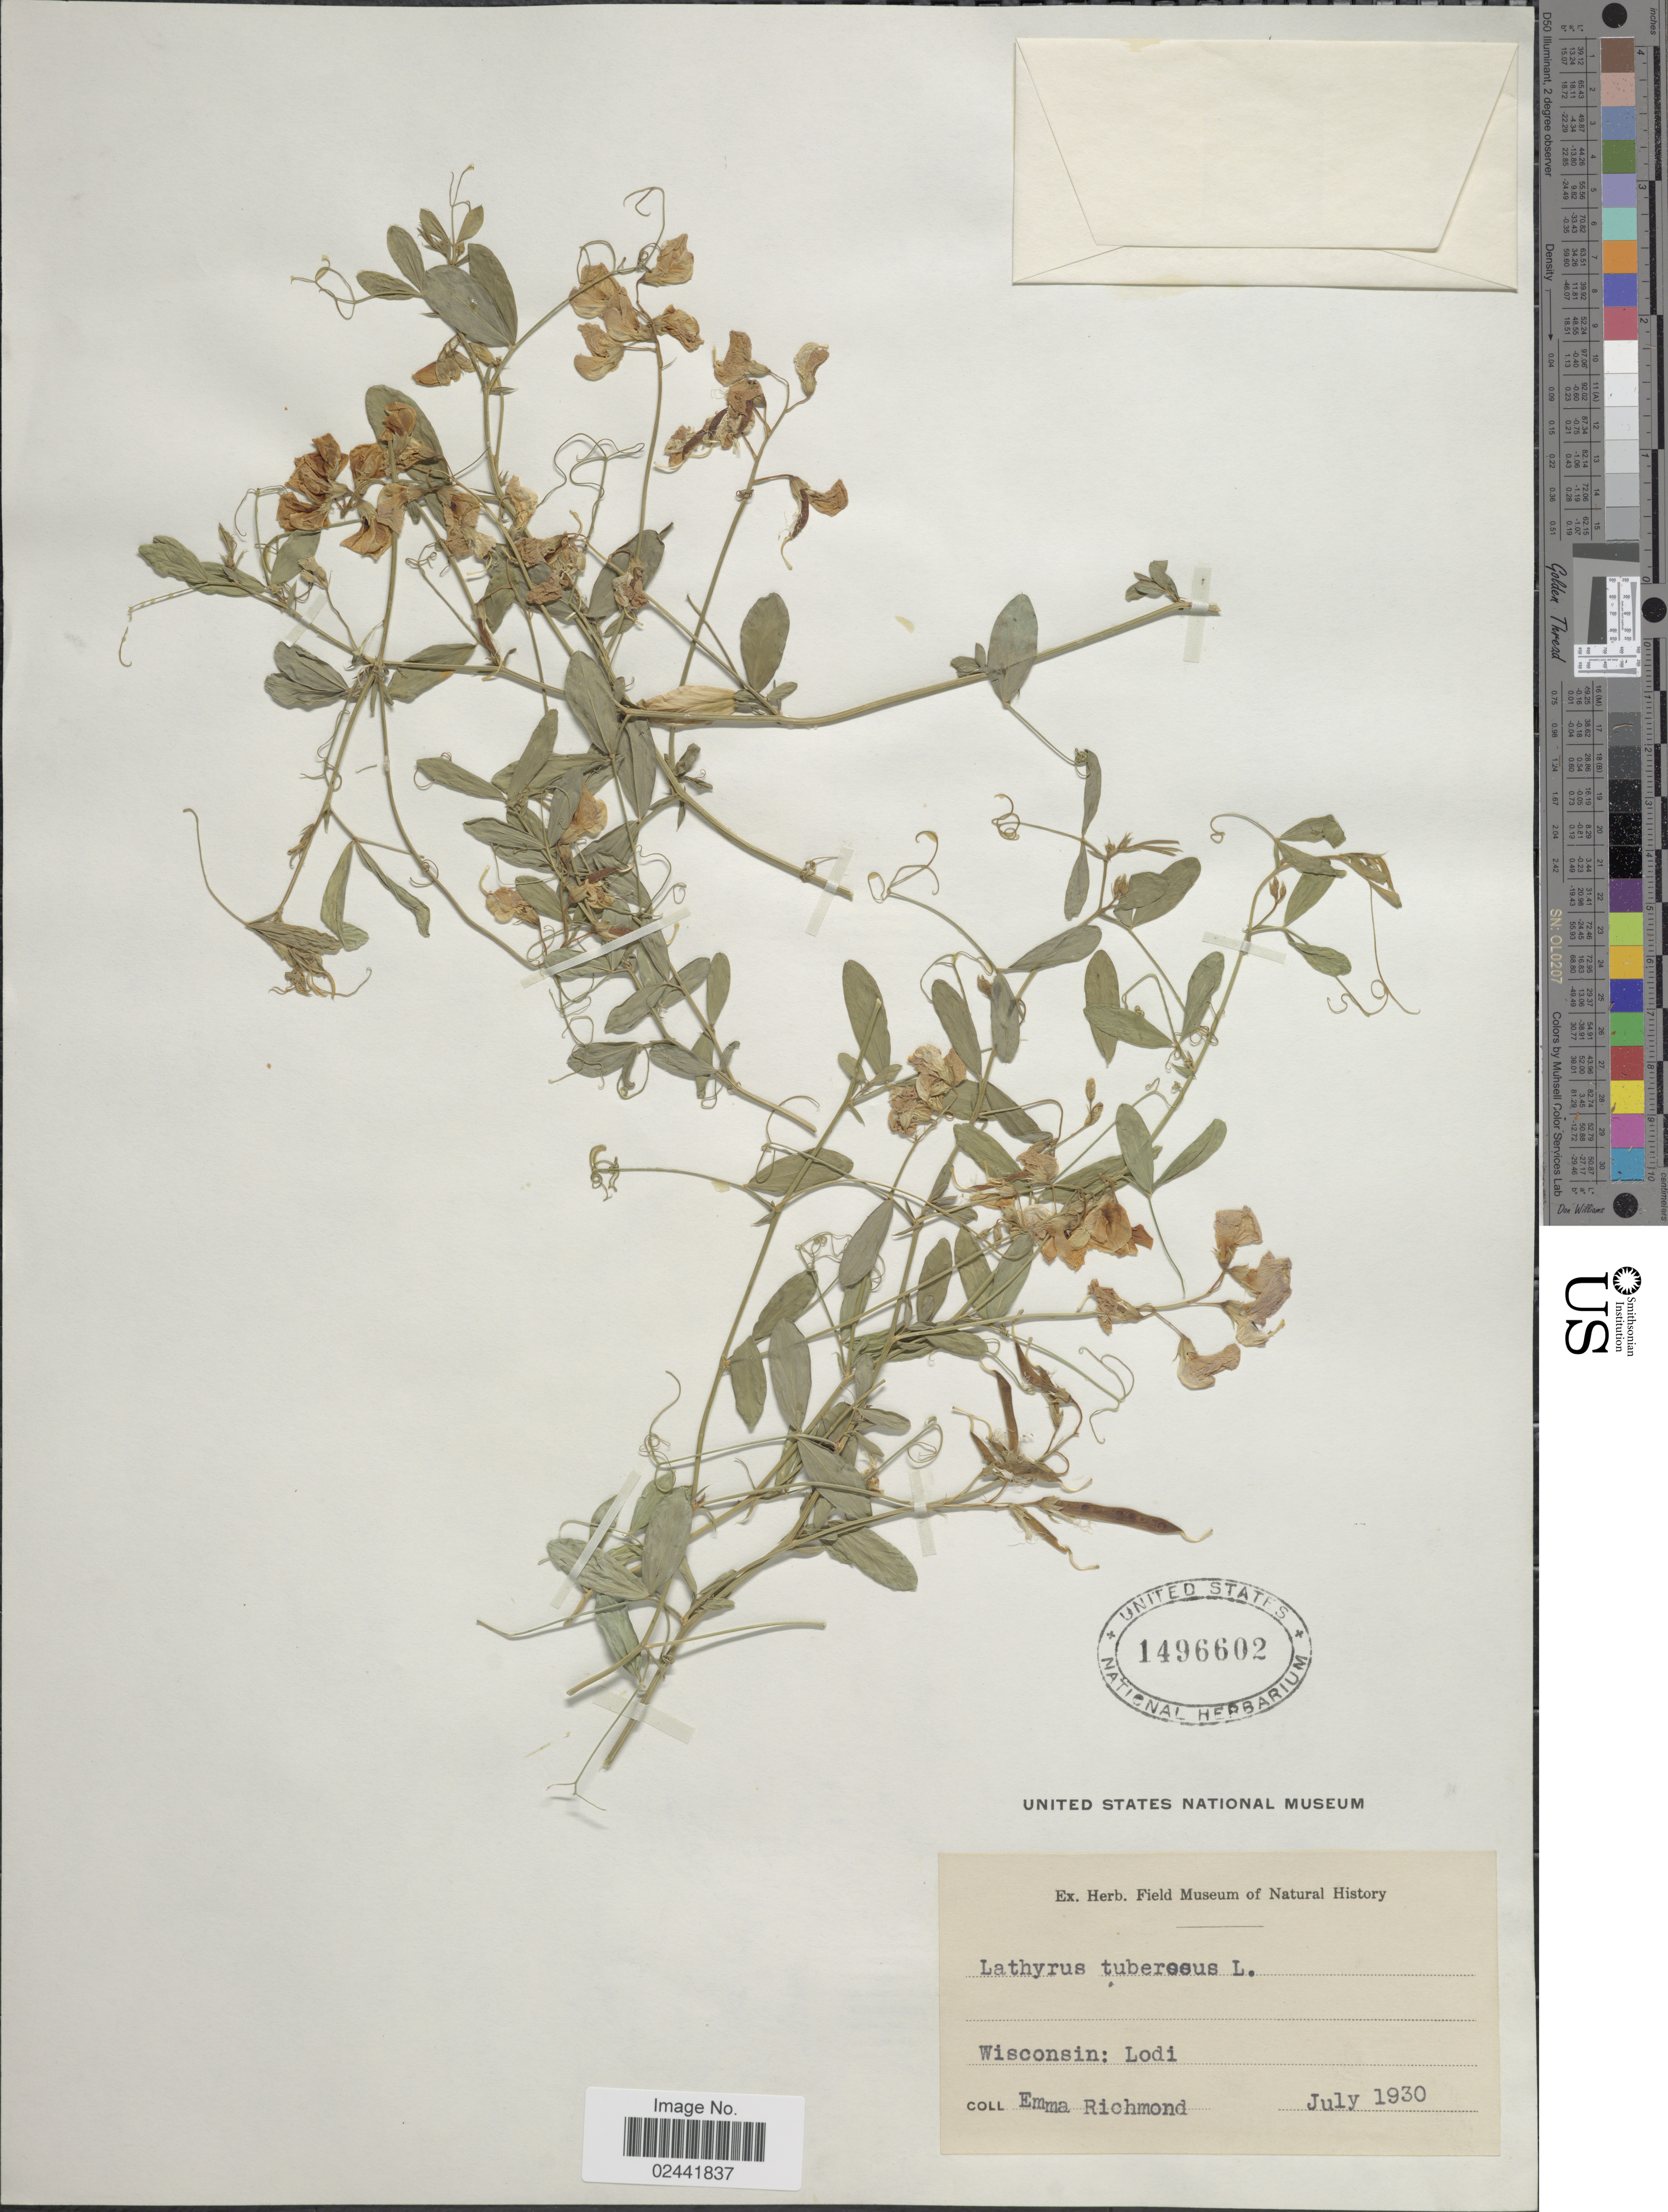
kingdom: Plantae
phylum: Tracheophyta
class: Magnoliopsida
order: Fabales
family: Fabaceae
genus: Lathyrus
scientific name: Lathyrus tuberosus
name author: L.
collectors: E. Richmond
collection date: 1930-07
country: United States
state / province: Wisconsin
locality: Lodi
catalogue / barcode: US 1496602